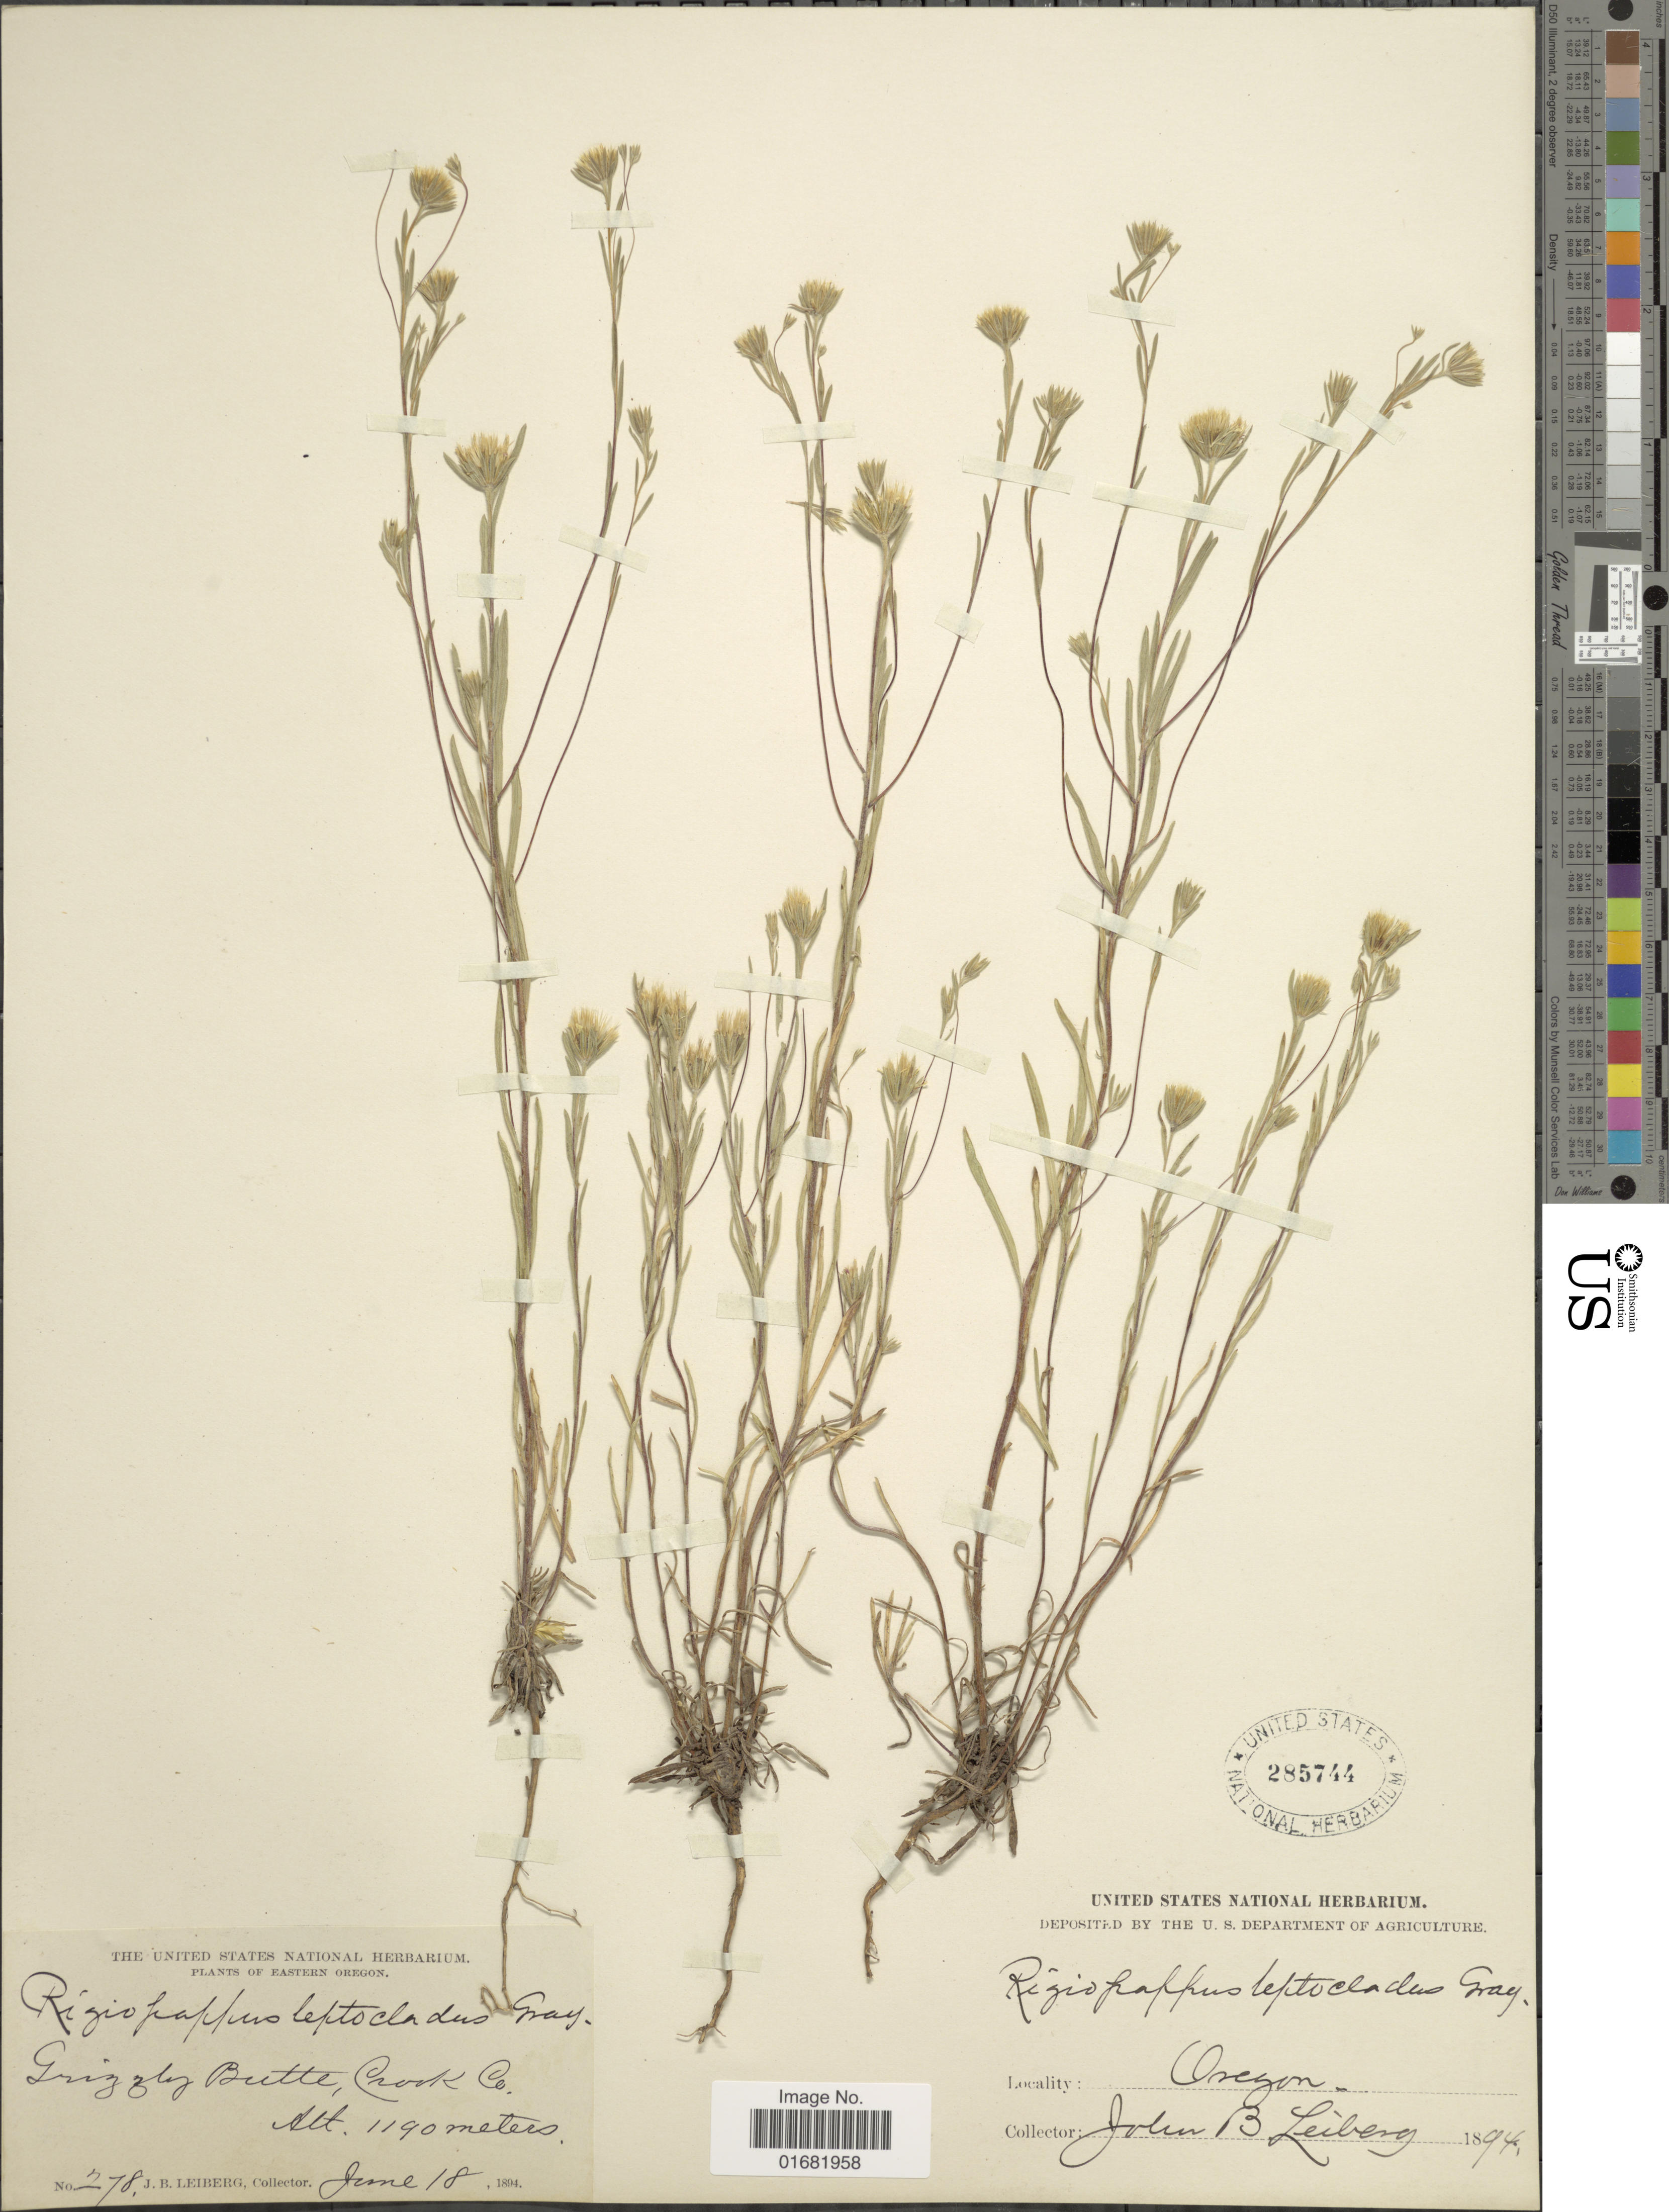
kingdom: Plantae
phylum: Tracheophyta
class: Magnoliopsida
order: Asterales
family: Asteraceae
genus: Rigiopappus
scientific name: Rigiopappus leptocladus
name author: A. Gray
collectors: J. B. Leiberg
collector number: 278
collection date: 1894-06-13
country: United States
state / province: Oregon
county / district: Crook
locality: Eastern Oregon. Grizzly Butte, Crook Co.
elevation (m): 1190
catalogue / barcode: US 285744